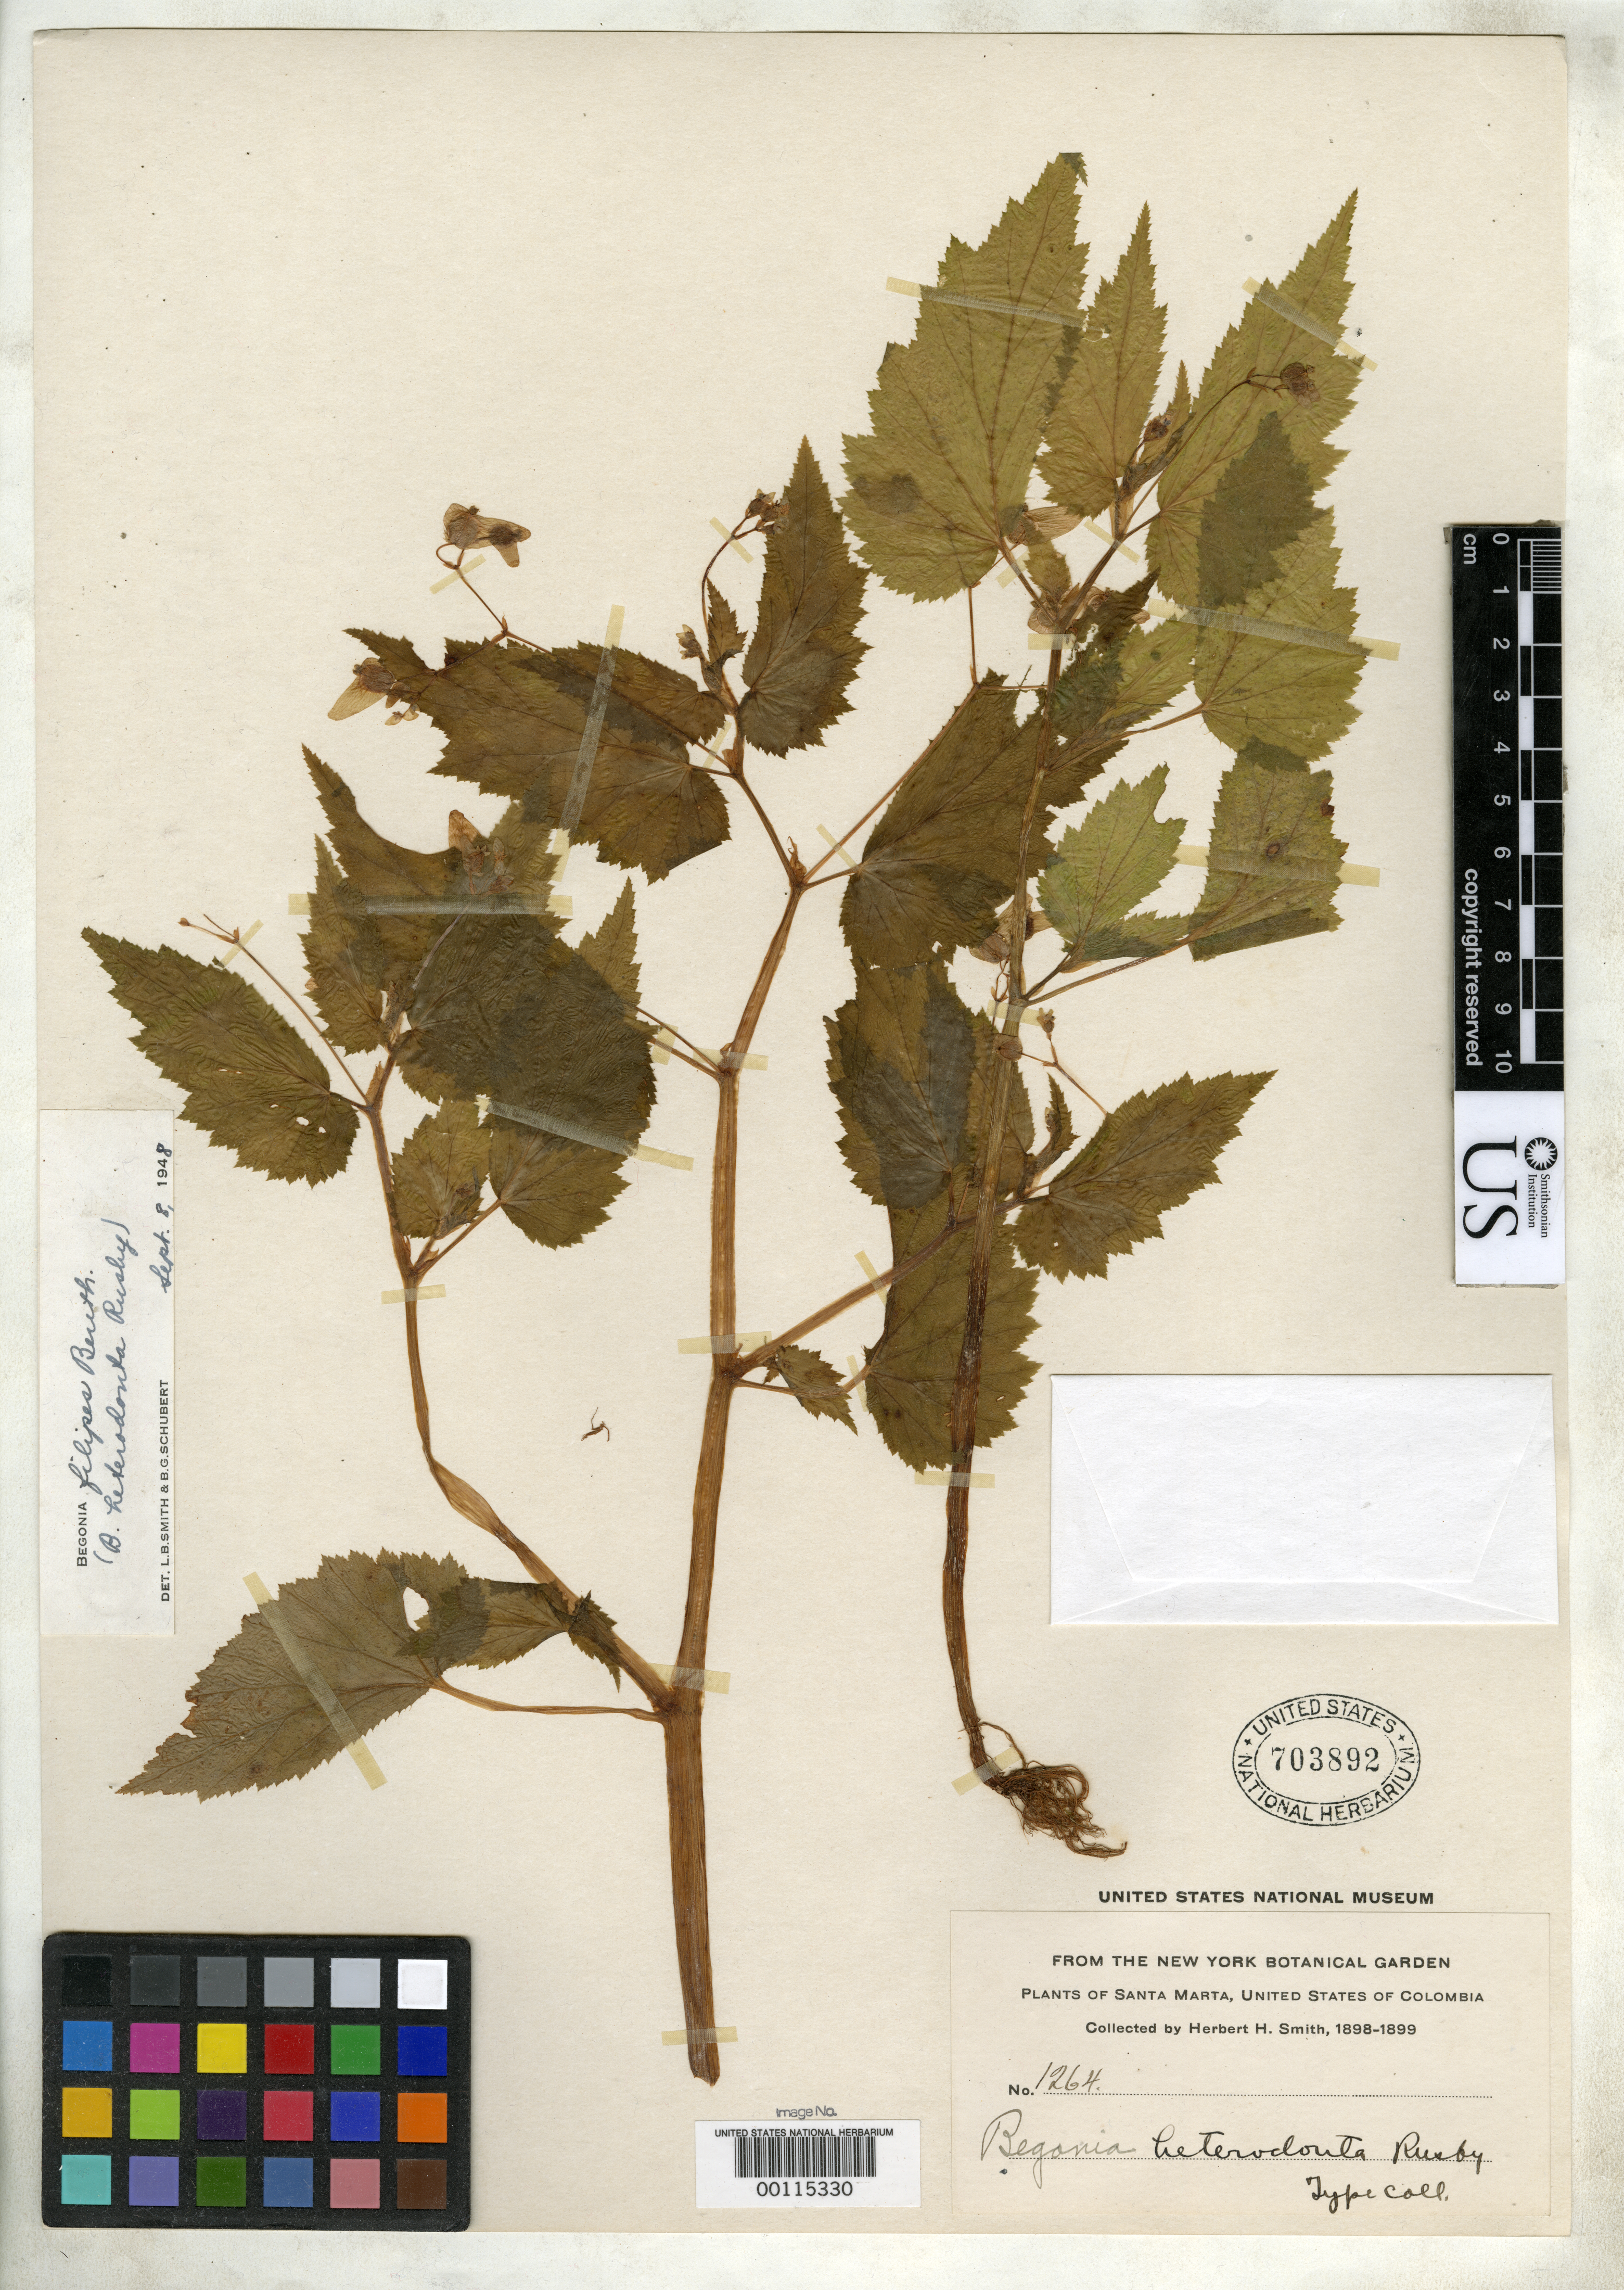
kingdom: Plantae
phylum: Tracheophyta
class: Magnoliopsida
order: Cucurbitales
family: Begoniaceae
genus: Begonia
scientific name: Begonia heterodonta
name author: Rusby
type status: Isotype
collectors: Herbert H. Smith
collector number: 1264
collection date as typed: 21 Nov 1898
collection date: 1898-11-21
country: Colombia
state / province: Magdalena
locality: Agua Dulce.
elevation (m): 305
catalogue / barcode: US 703892